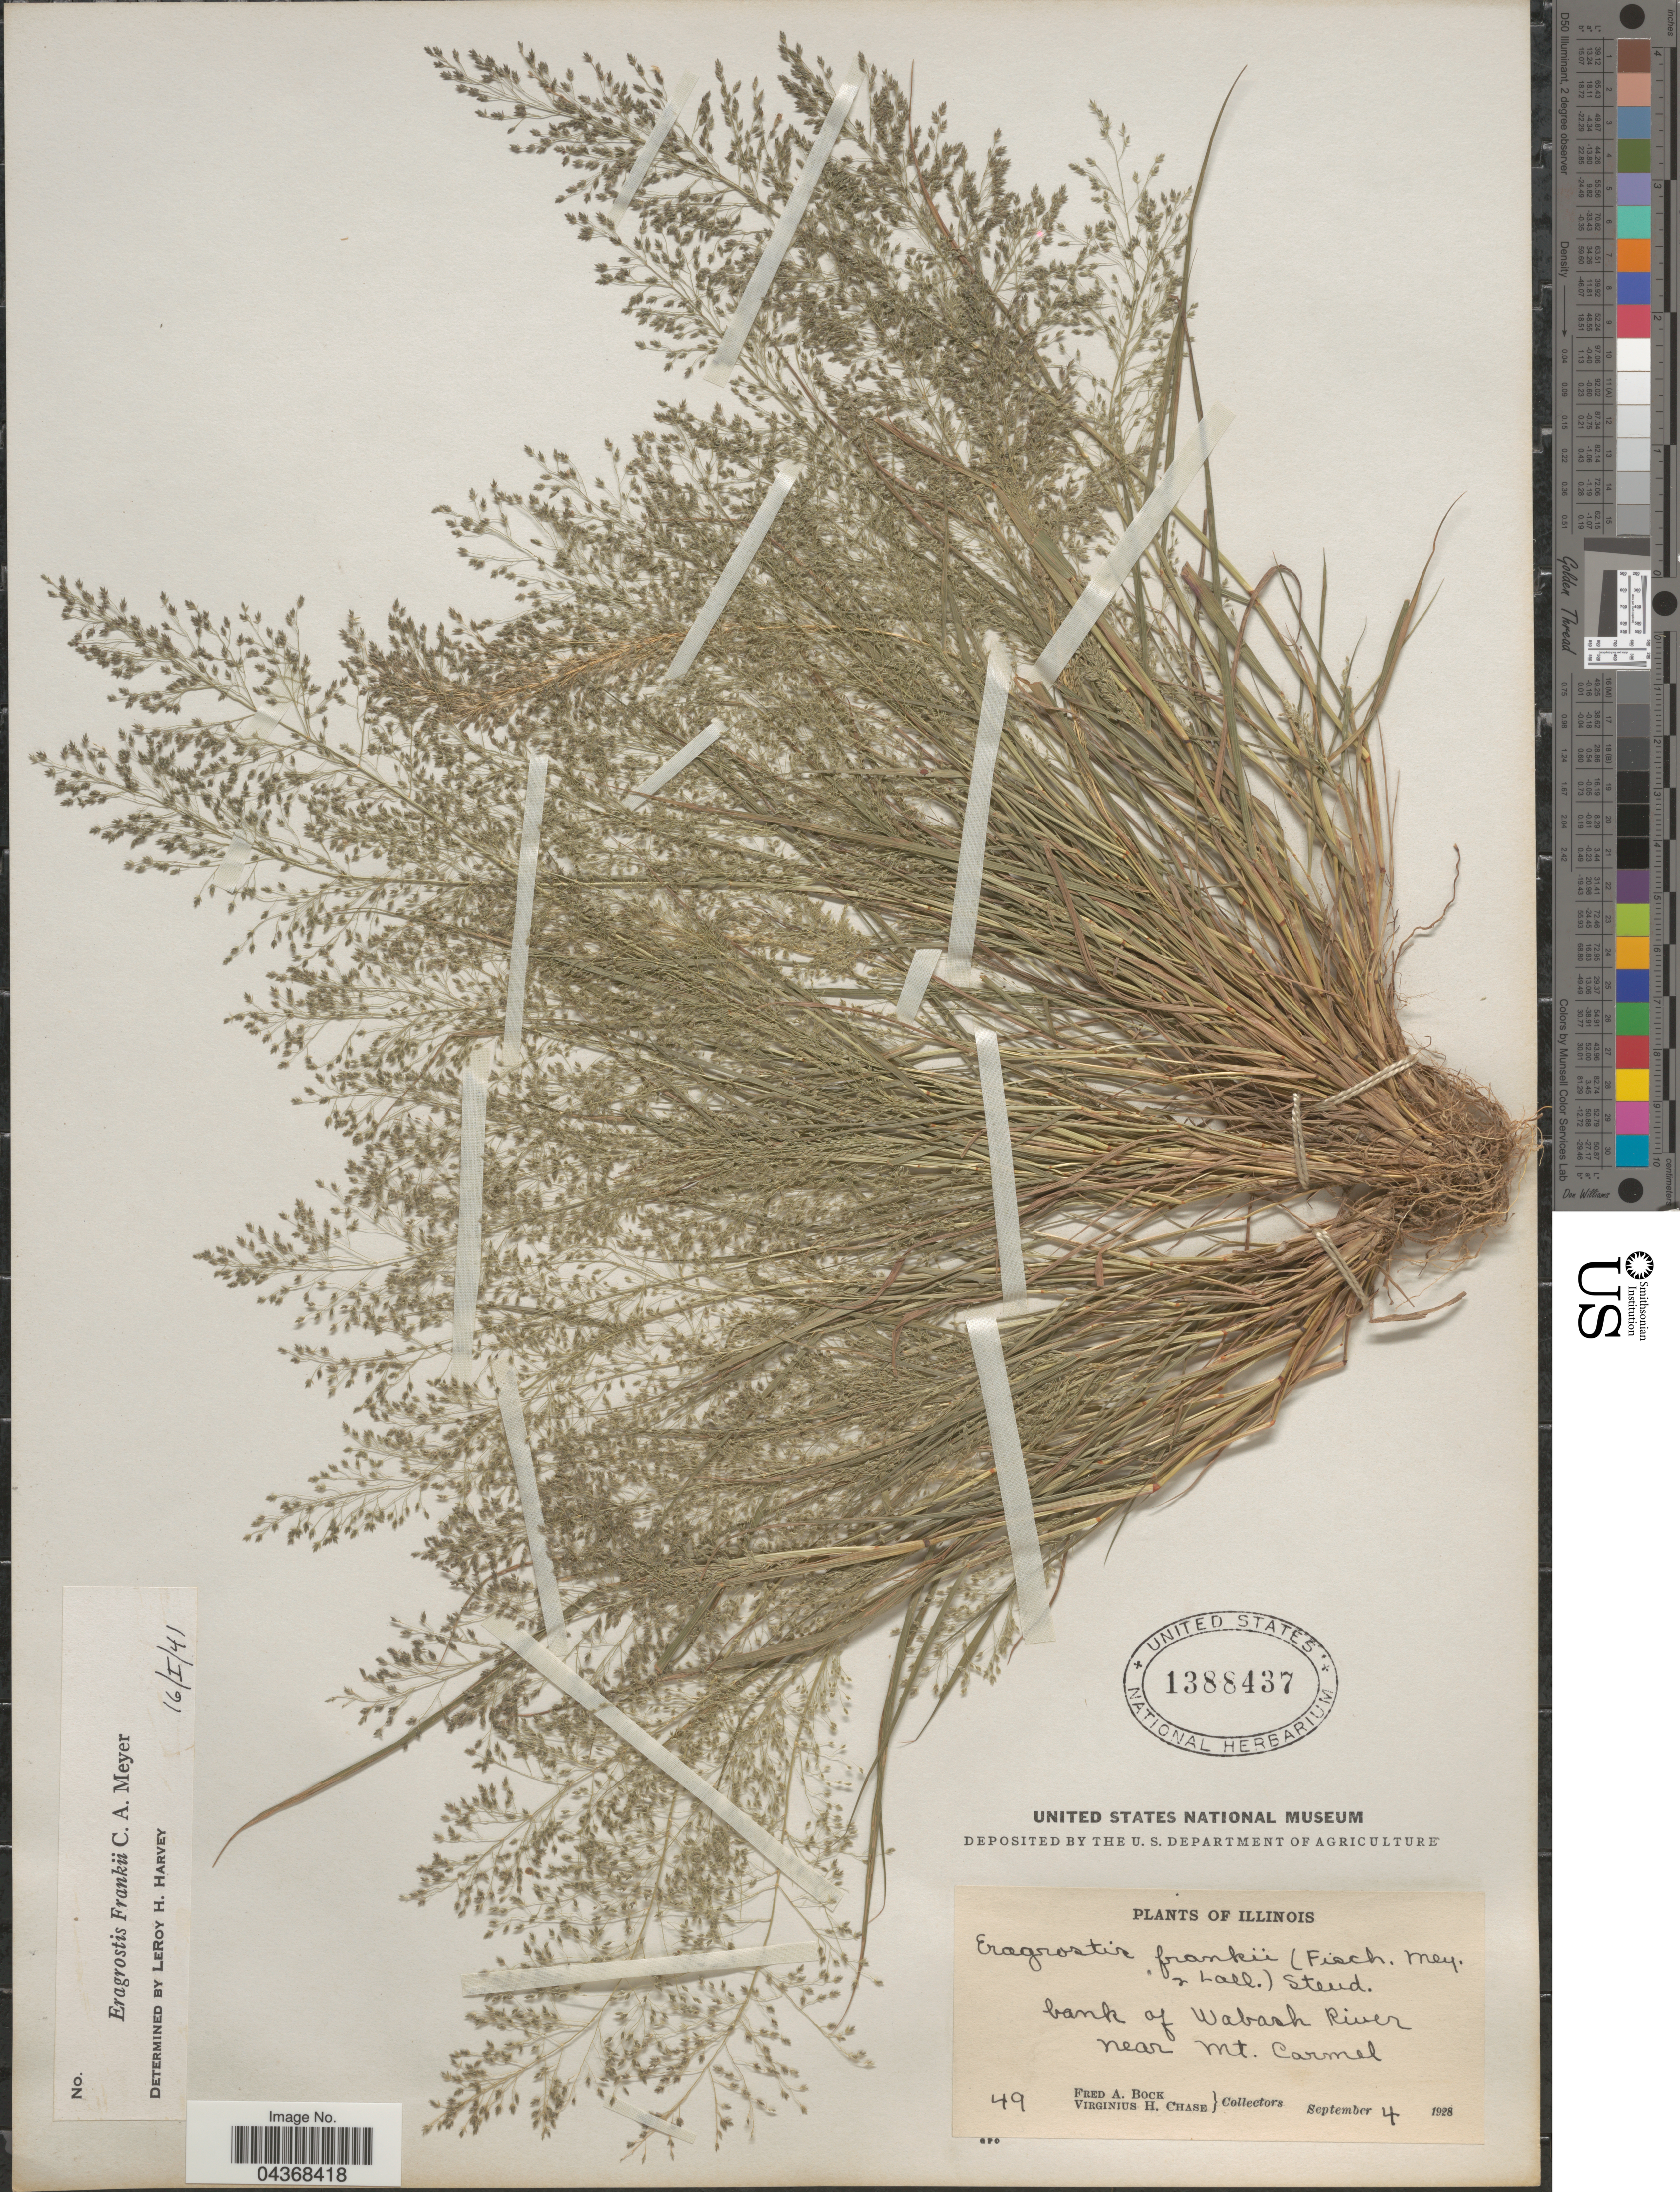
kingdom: Plantae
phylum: Tracheophyta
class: Liliopsida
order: Poales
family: Poaceae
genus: Eragrostis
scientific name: Eragrostis frankii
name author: C.A. Mey. ex Steud.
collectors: F. Bock & V. H. Chase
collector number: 49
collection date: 1928-09-04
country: United States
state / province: Illinois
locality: Bank of Wabash River near Mt. Carmel.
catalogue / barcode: US 1388437